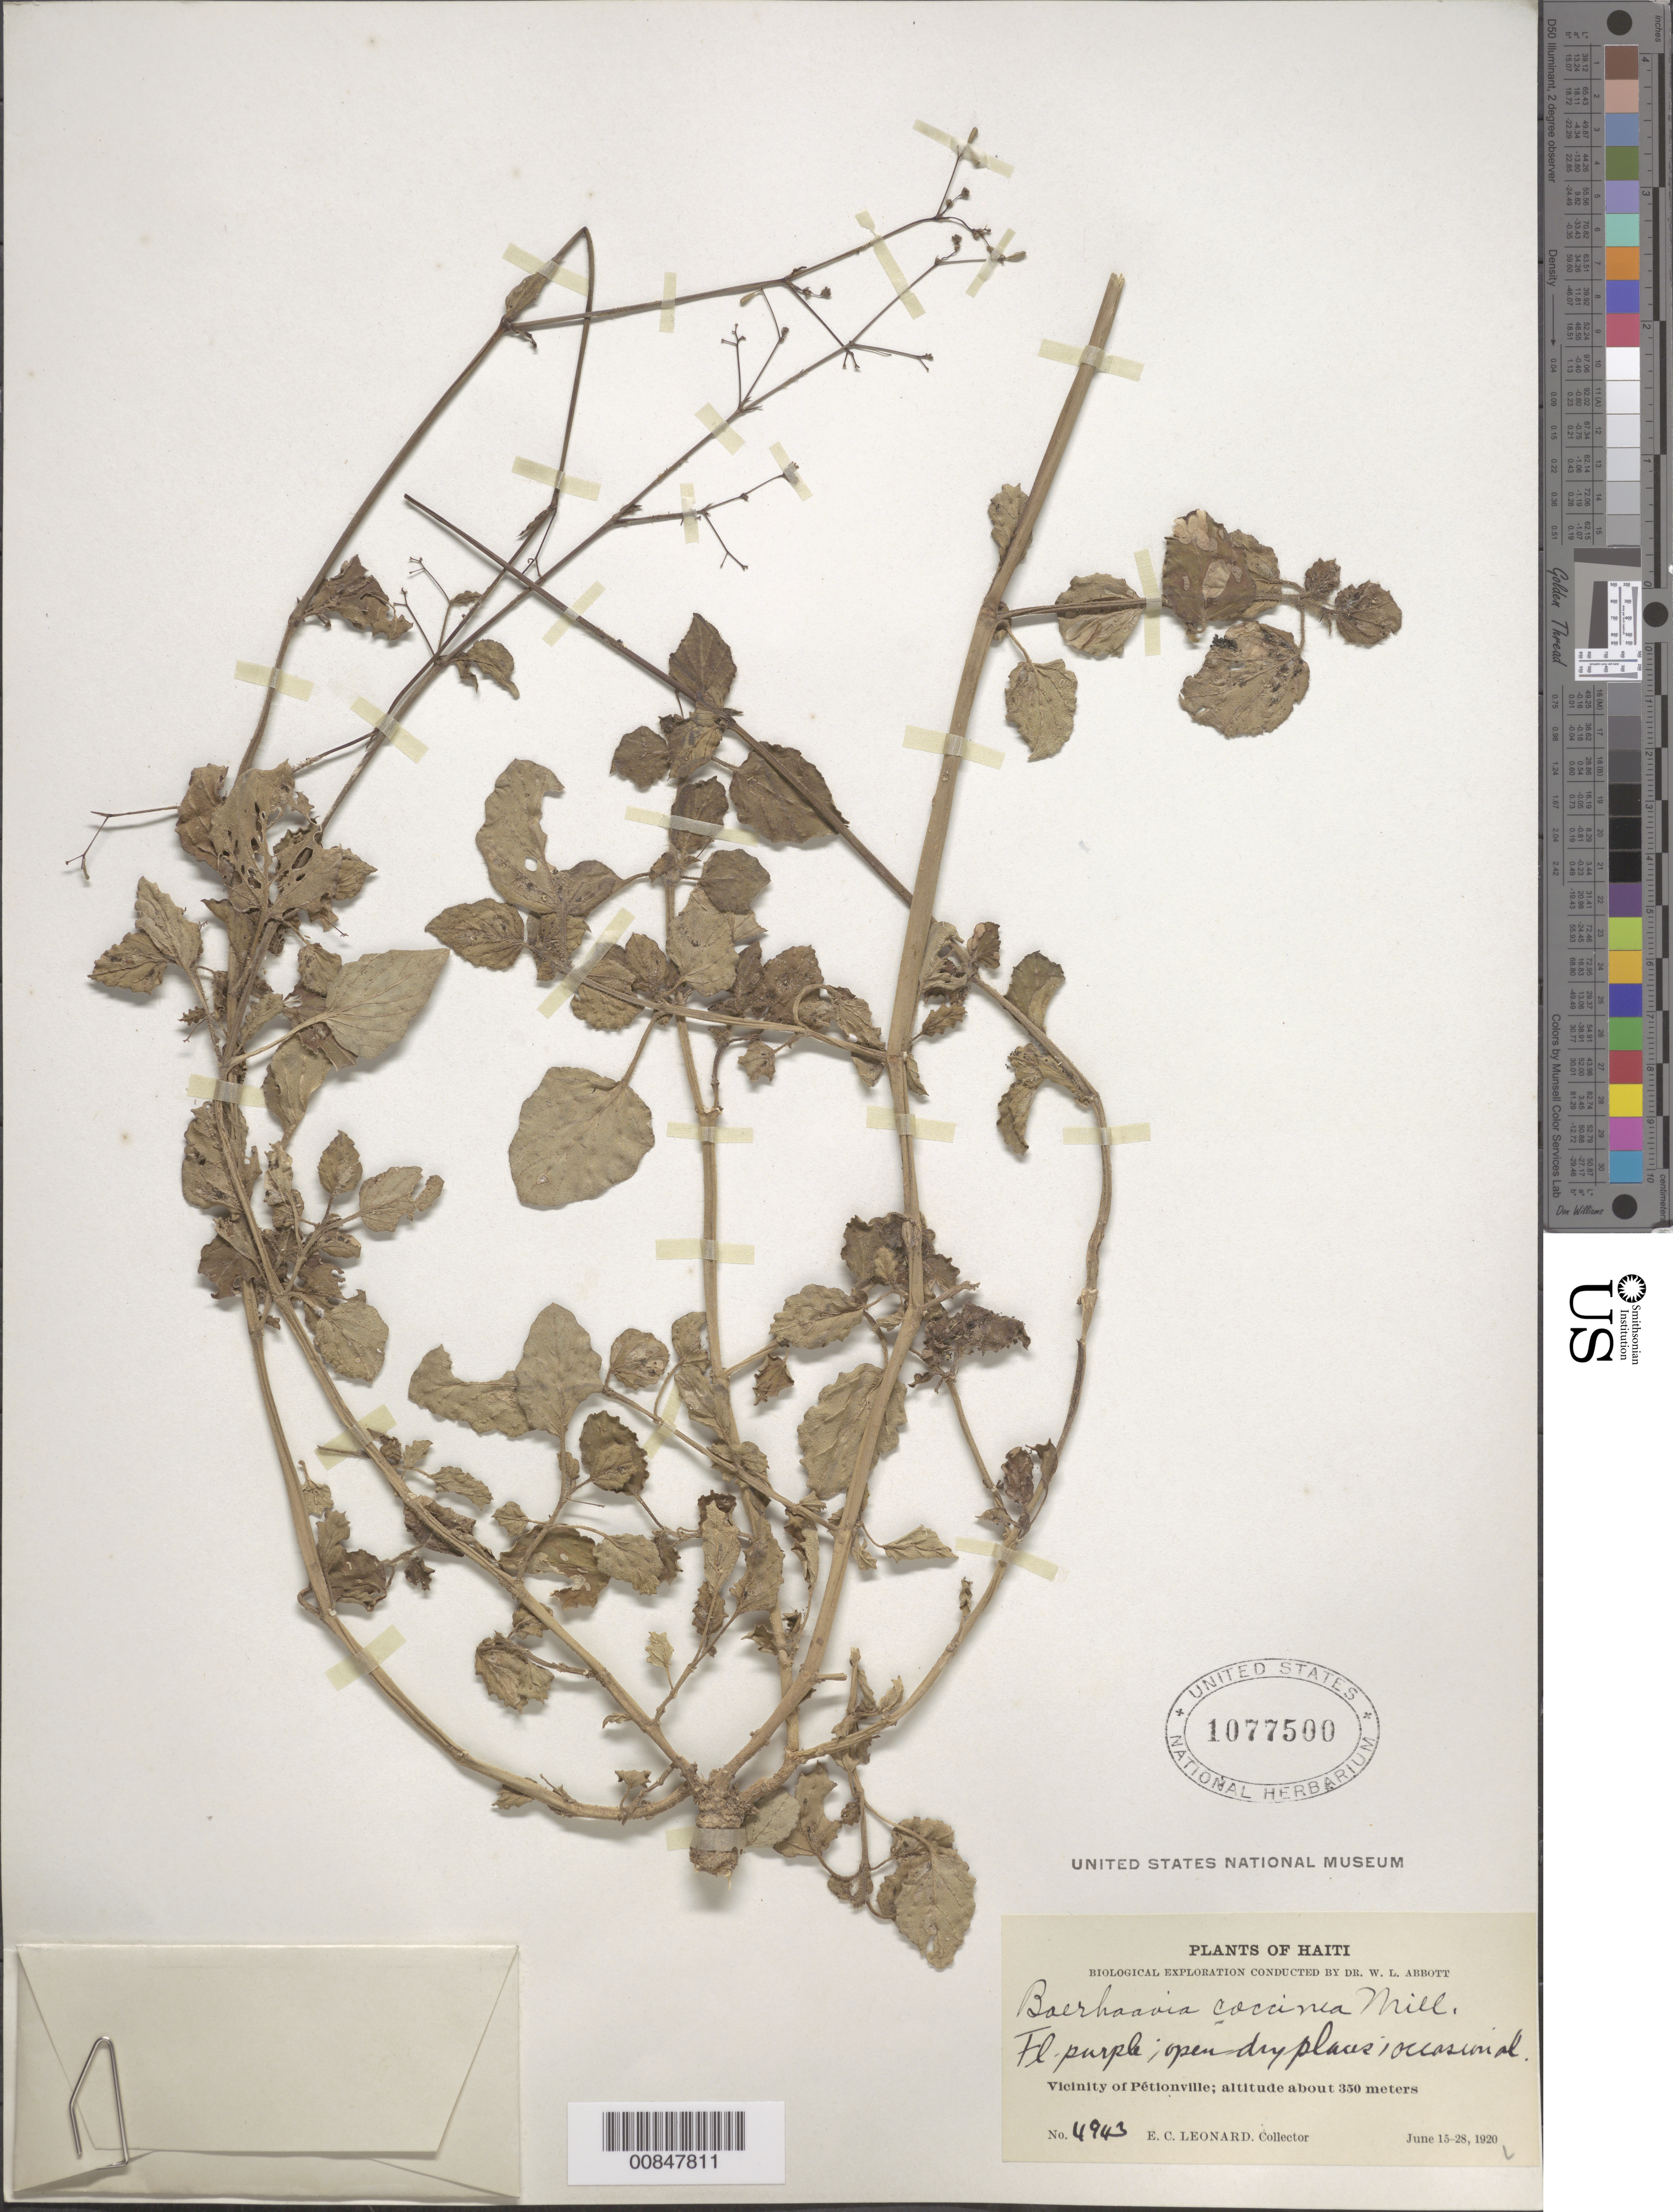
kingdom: Plantae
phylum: Tracheophyta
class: Magnoliopsida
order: Caryophyllales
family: Nyctaginaceae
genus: Boerhavia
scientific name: Boerhavia coccinea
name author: Mill.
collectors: E. C. Leonard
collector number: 4943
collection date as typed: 15 Jun 1920 to 28 Jun 1920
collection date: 1920-06-15/1920-06-28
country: Haiti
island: Hispaniola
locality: Vicinity of Pétionville.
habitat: Open dry places.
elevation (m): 350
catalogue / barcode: US 1077500